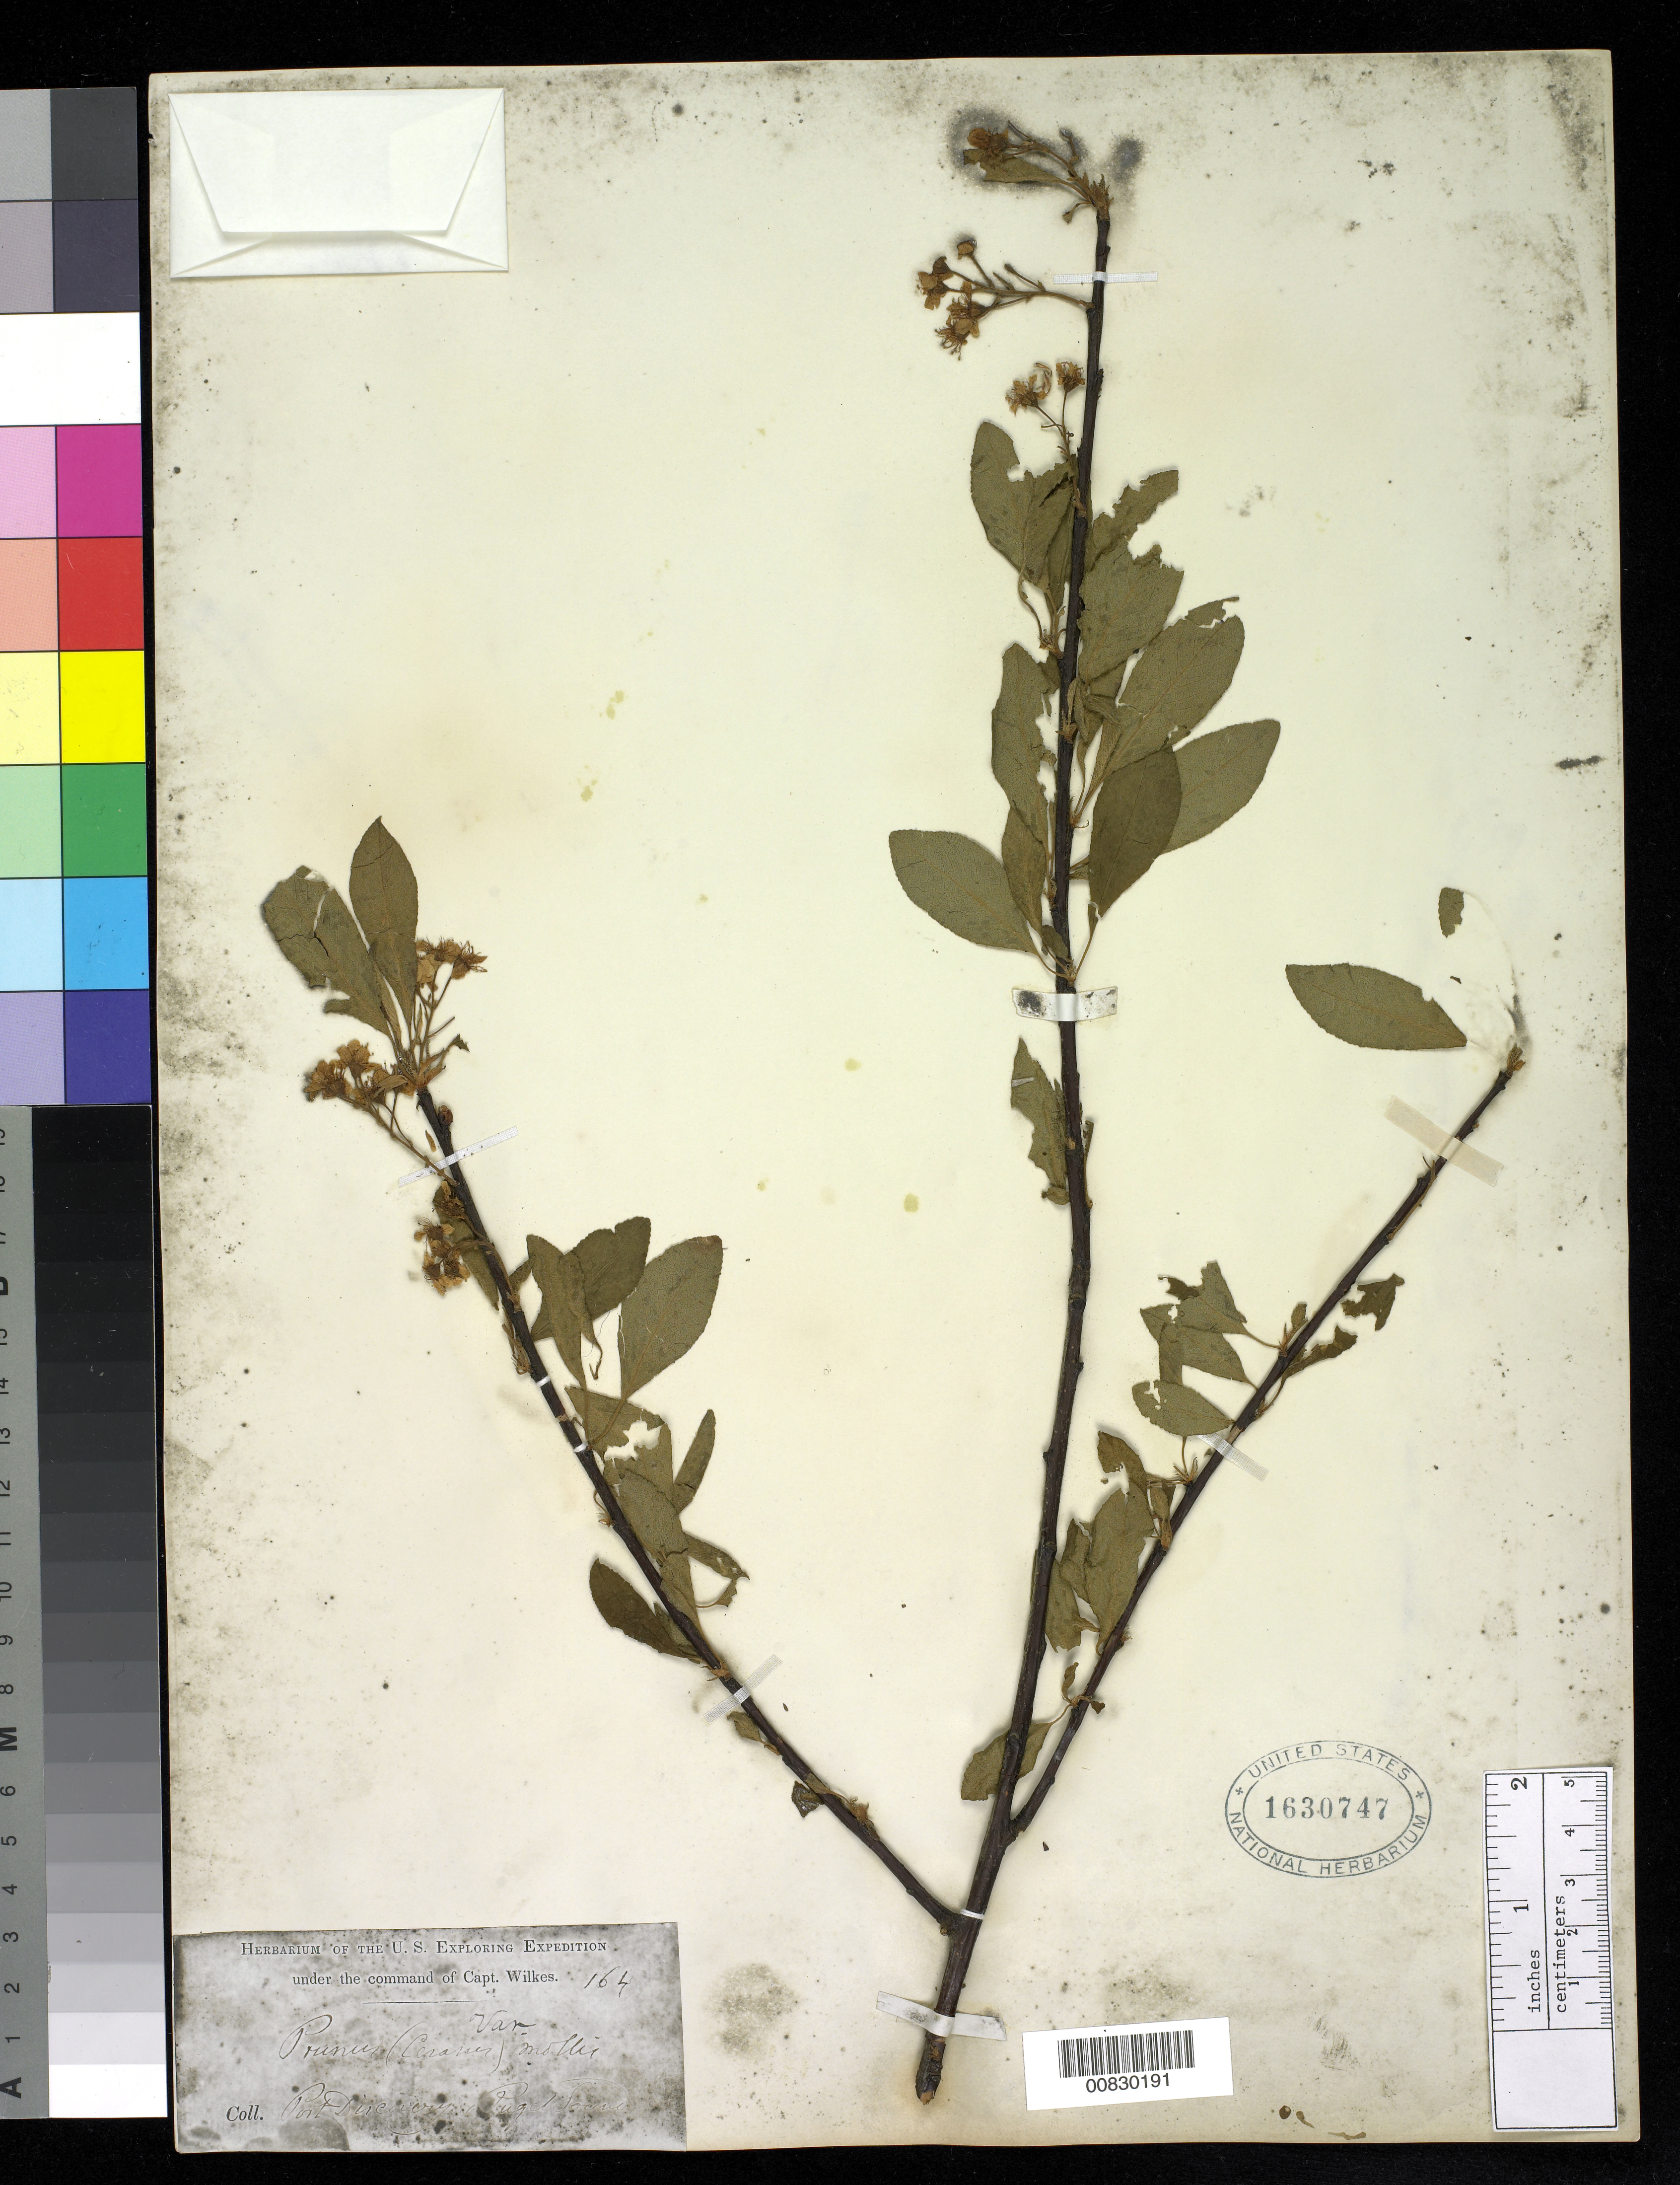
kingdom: Plantae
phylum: Tracheophyta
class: Magnoliopsida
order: Rosales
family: Rosaceae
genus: Prunus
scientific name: Prunus emarginata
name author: (Douglas ex Hook.) Eaton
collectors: Wilkes Explor. Exped.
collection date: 1838/1842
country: United States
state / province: Washington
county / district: King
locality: Port Discovery, Puget Sound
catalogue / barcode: US 1630747